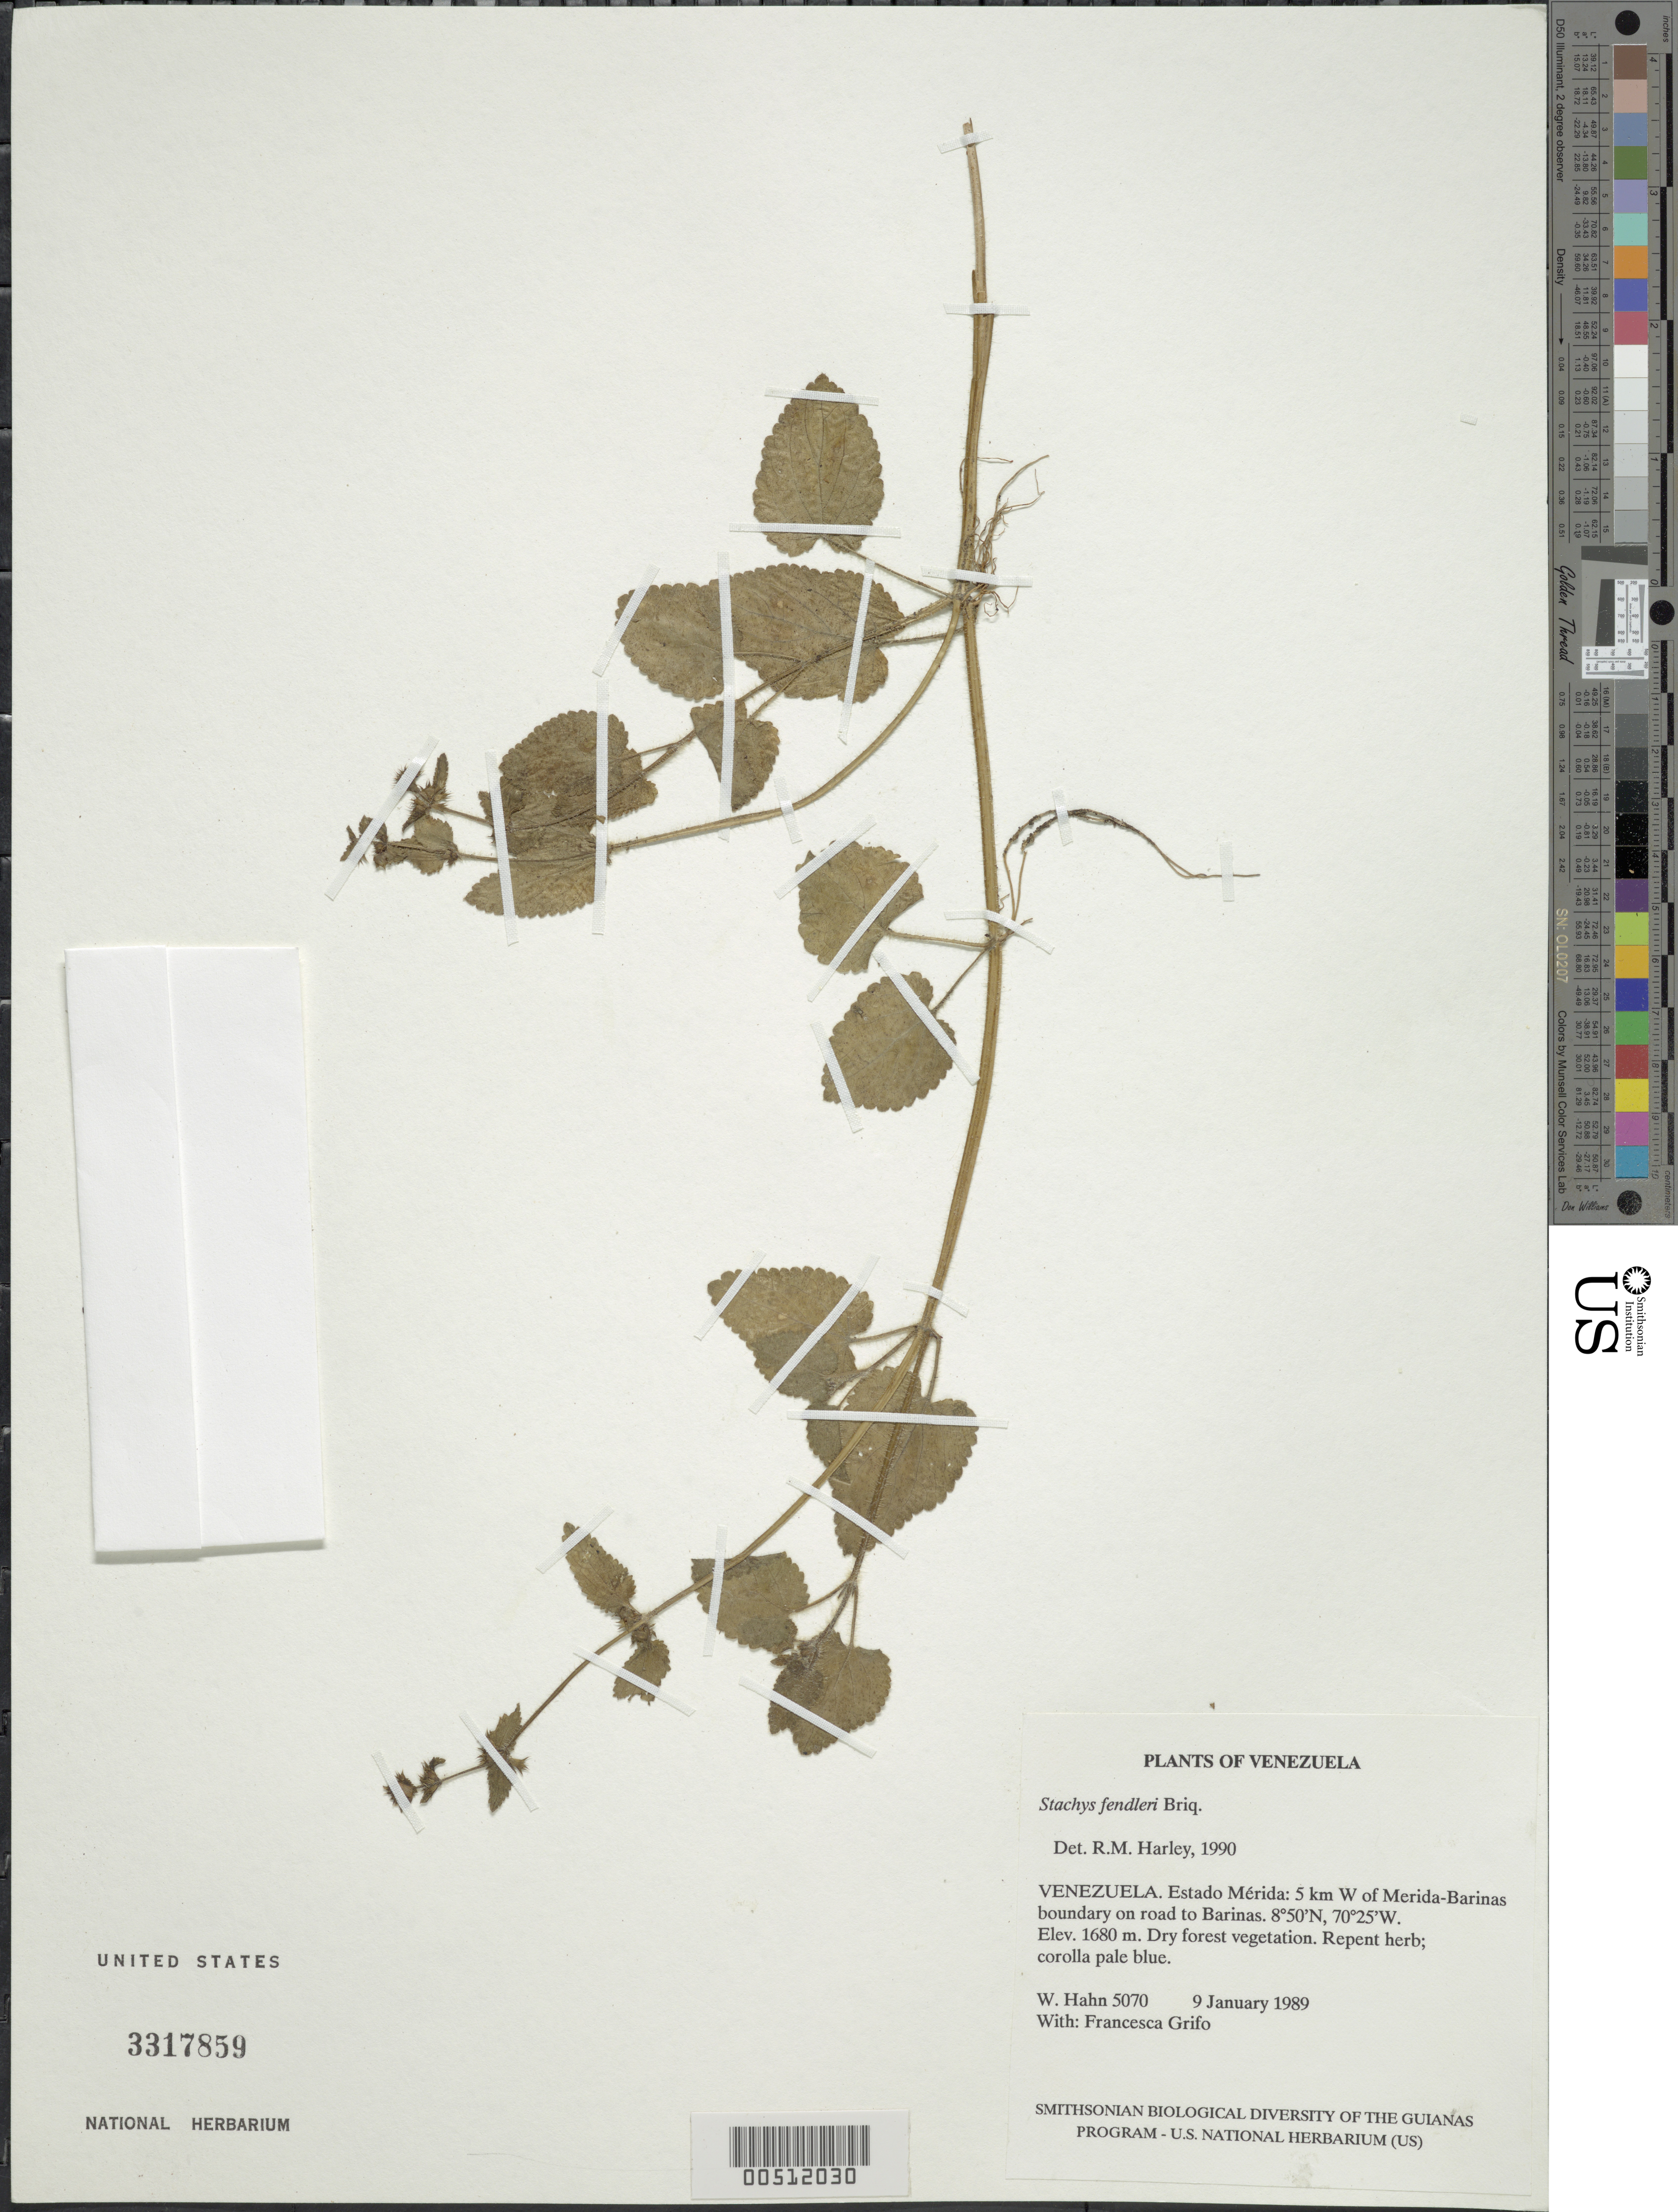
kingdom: Plantae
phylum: Tracheophyta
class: Magnoliopsida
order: Lamiales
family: Lamiaceae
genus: Stachys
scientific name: Stachys fendleri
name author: Briq.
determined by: Harley, R. M.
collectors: W. Hahn & F. Grifo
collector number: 5070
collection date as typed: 09 Jan 1989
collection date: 1989-01-09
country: Venezuela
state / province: Mérida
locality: W of merida-barinas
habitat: Dry forest vegetation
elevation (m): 1680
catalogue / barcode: US 3317859